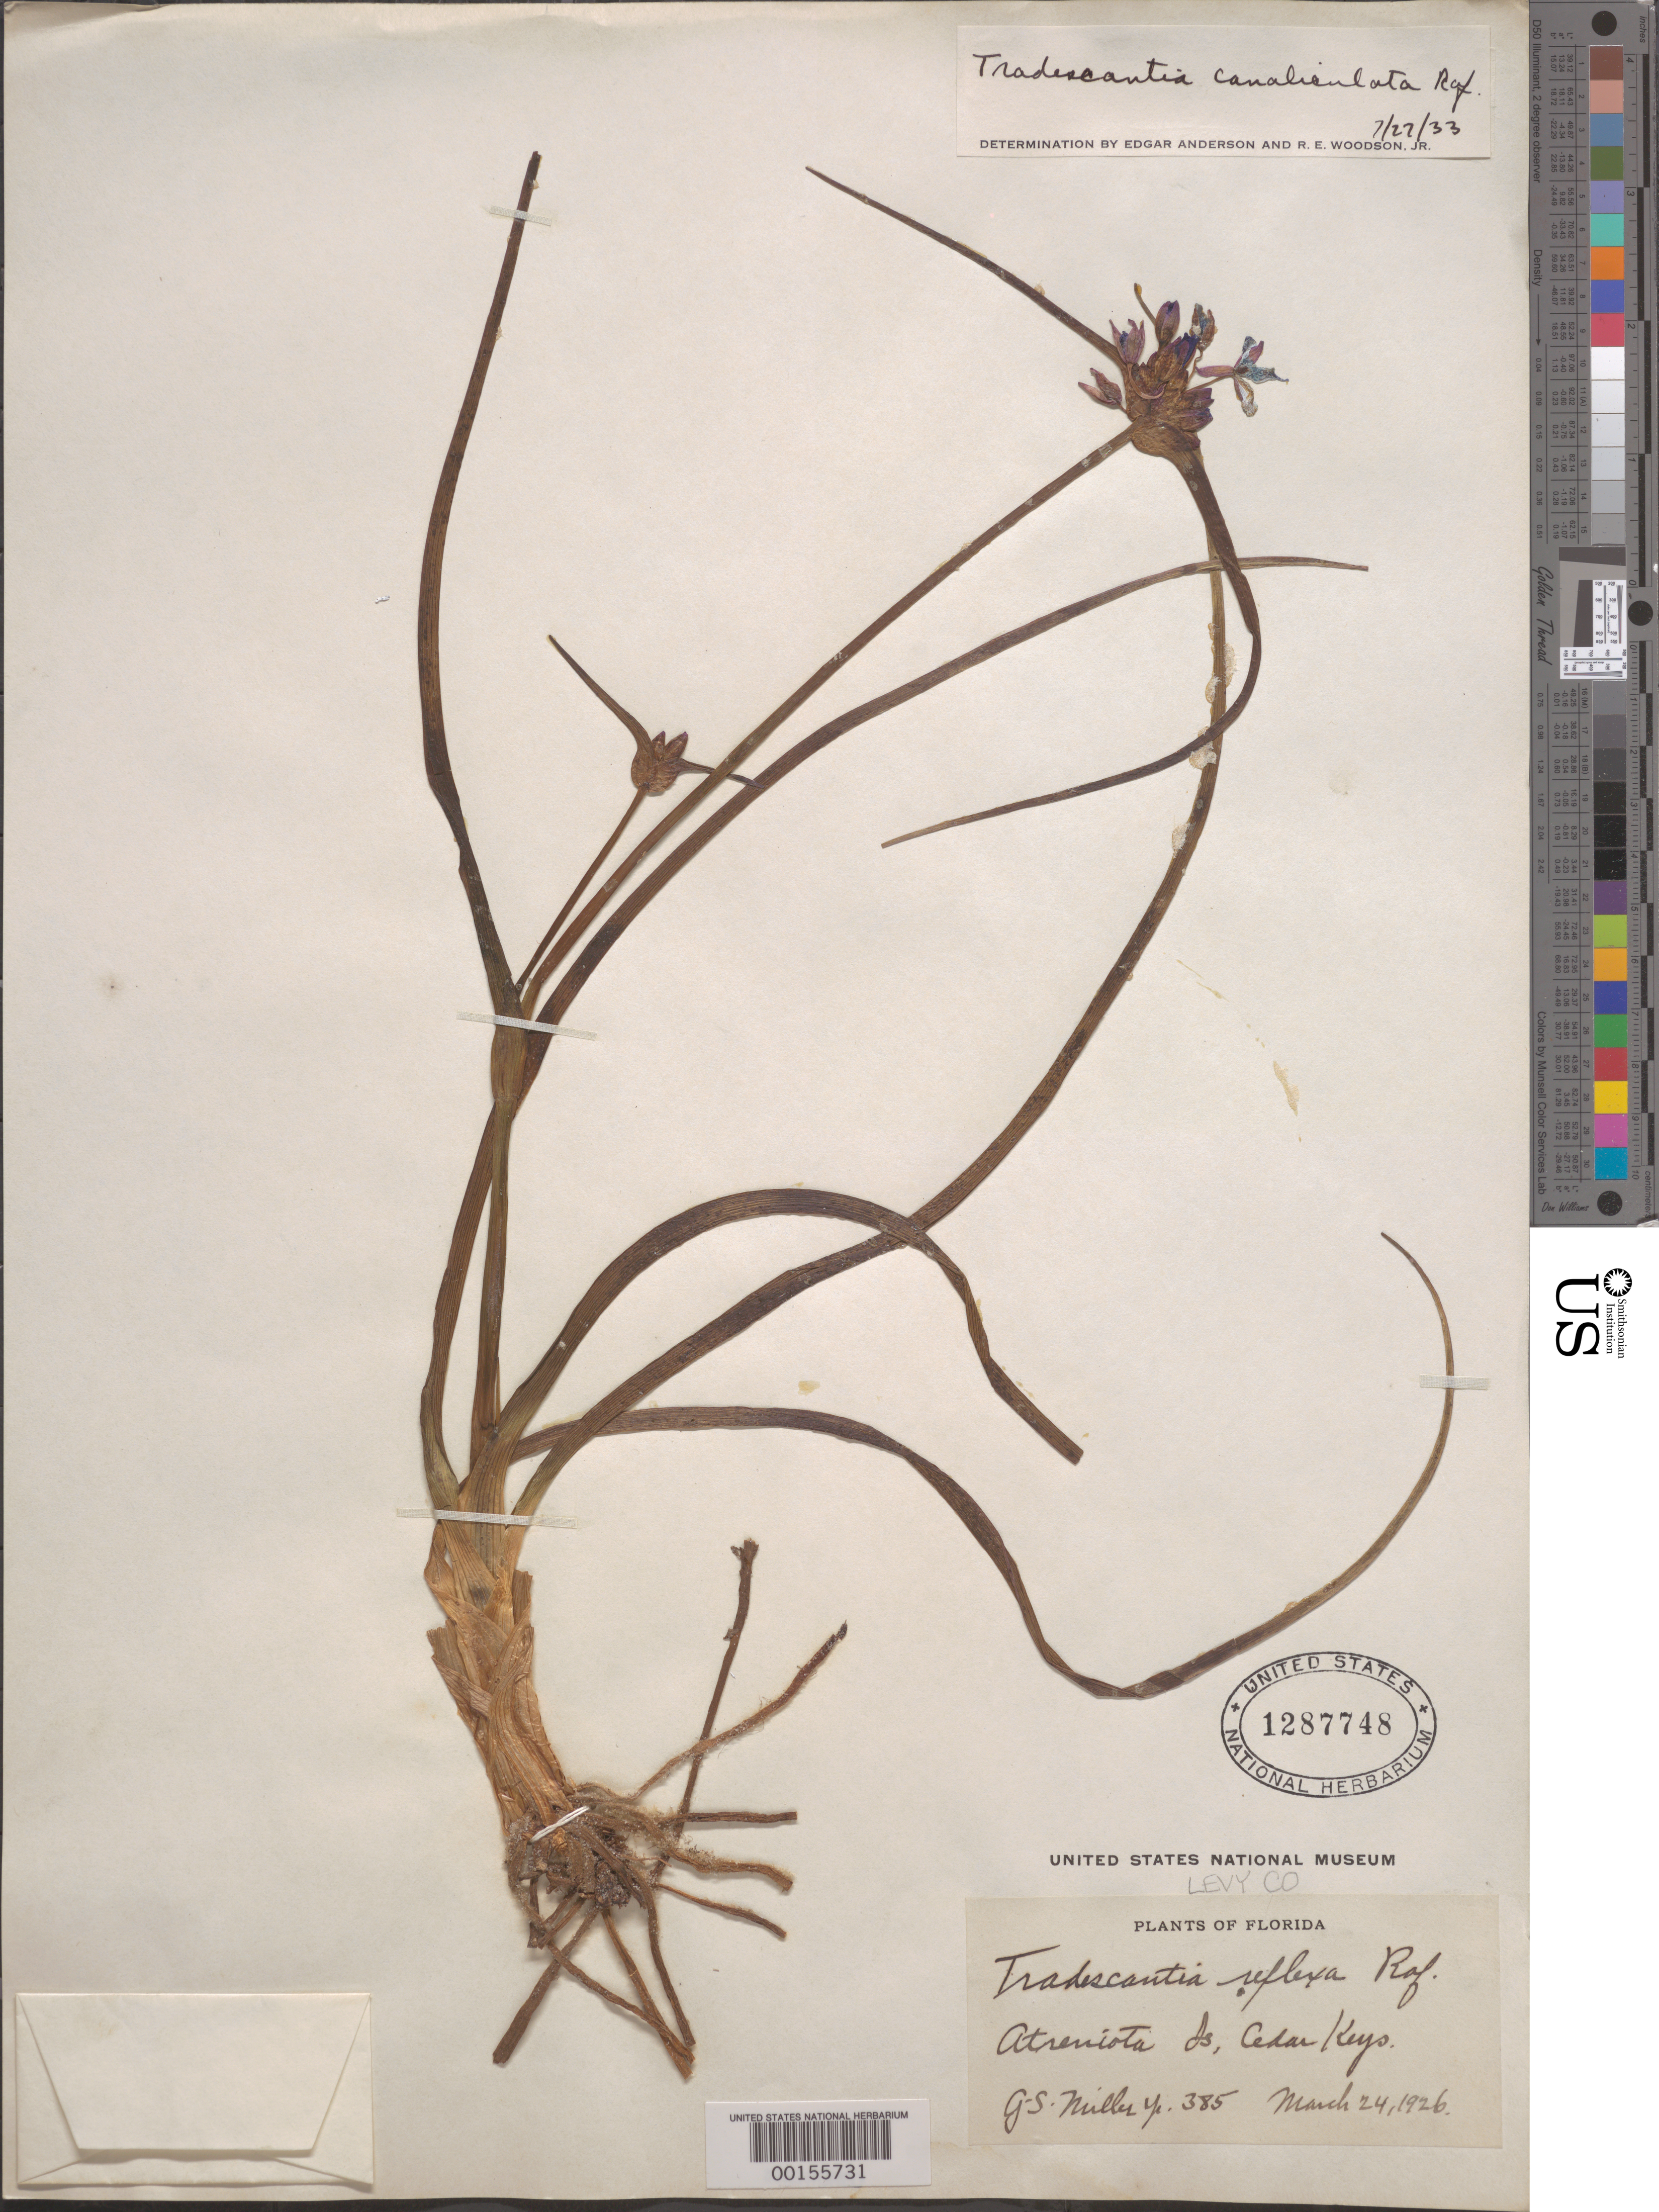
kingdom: Plantae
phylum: Tracheophyta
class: Liliopsida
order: Commelinales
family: Commelinaceae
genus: Tradescantia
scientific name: Tradescantia ohiensis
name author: Raf.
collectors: G. S. Miller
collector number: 385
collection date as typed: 24 Mar 1926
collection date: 1926-03-24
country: United States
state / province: Florida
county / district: Levy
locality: Atreniota island, cedar keys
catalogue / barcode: US 1287748